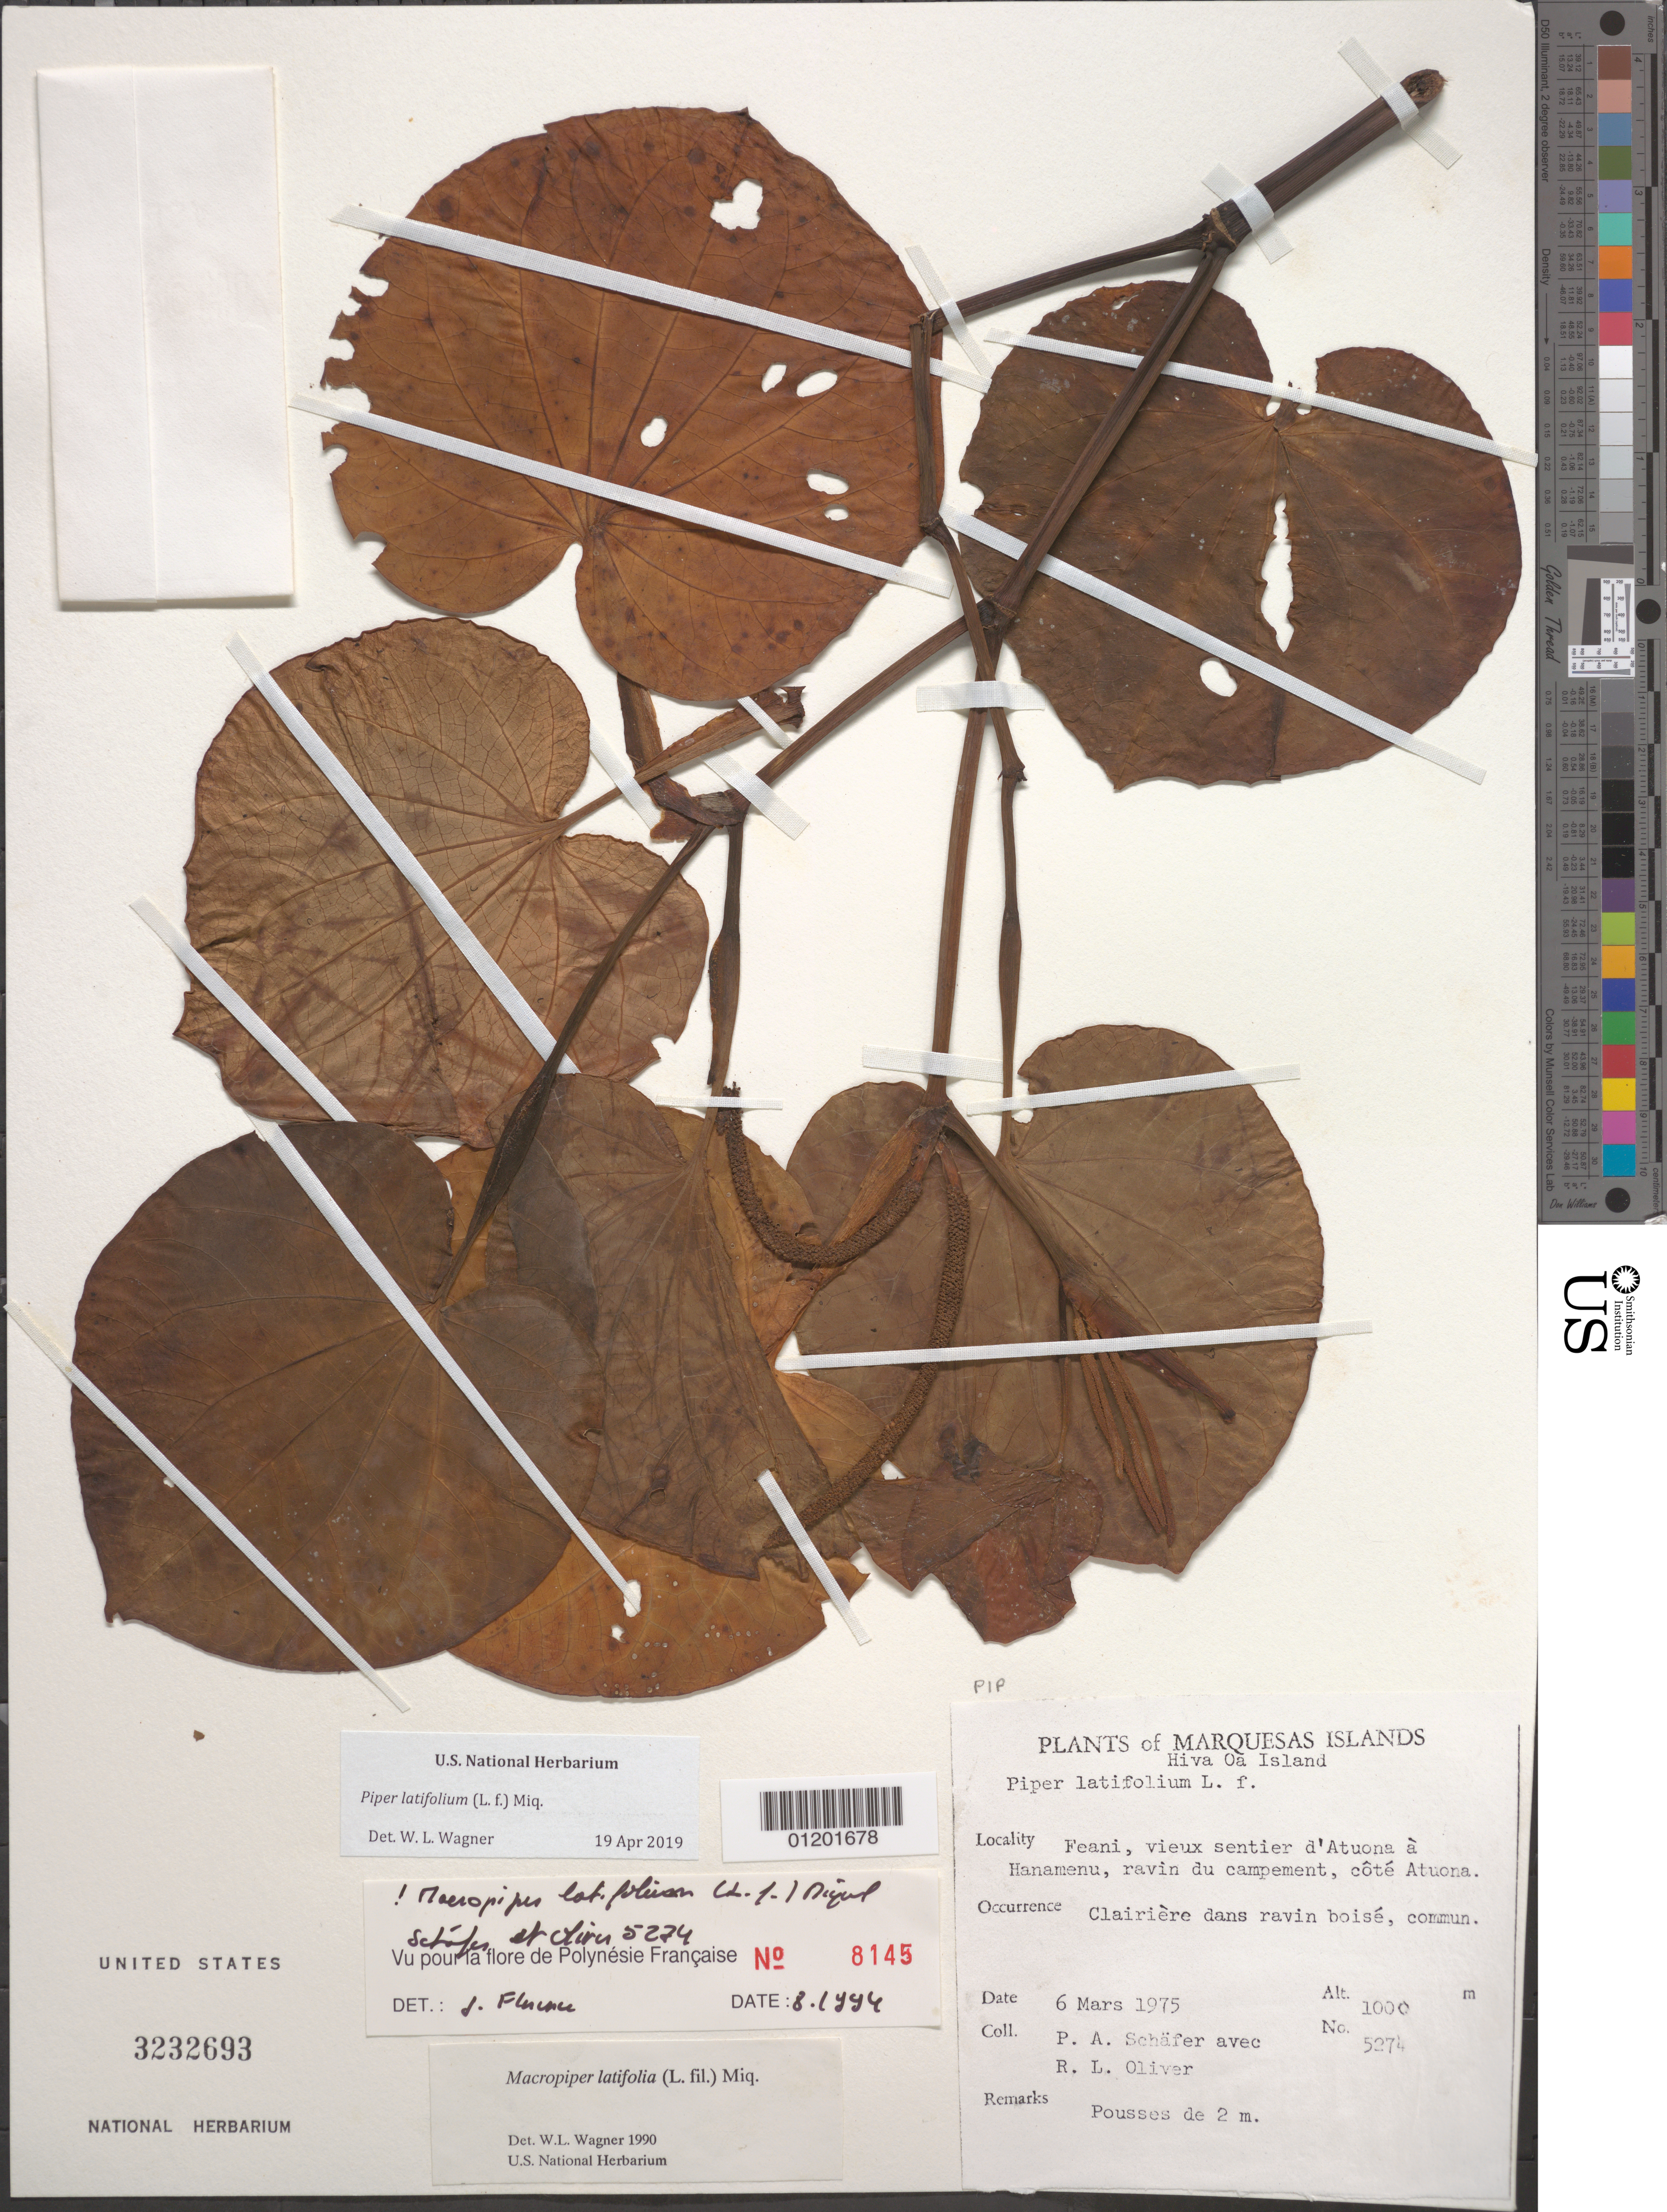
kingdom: Plantae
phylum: Tracheophyta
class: Magnoliopsida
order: Piperales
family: Piperaceae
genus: Piper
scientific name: Piper latifolium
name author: L. f.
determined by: Wagner, W. L., (BOT), Smithsonian Institution - National Museum of Natural History (UNITED STATES)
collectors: P. A. Schäfer & R. L. Oliver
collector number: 5274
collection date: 1975-03-06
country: French Polynesia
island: Hiva Oa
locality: Feani, vieux sentier d'Atuona à Hanamenu, ravin du campement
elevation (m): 1000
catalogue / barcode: US 3232693